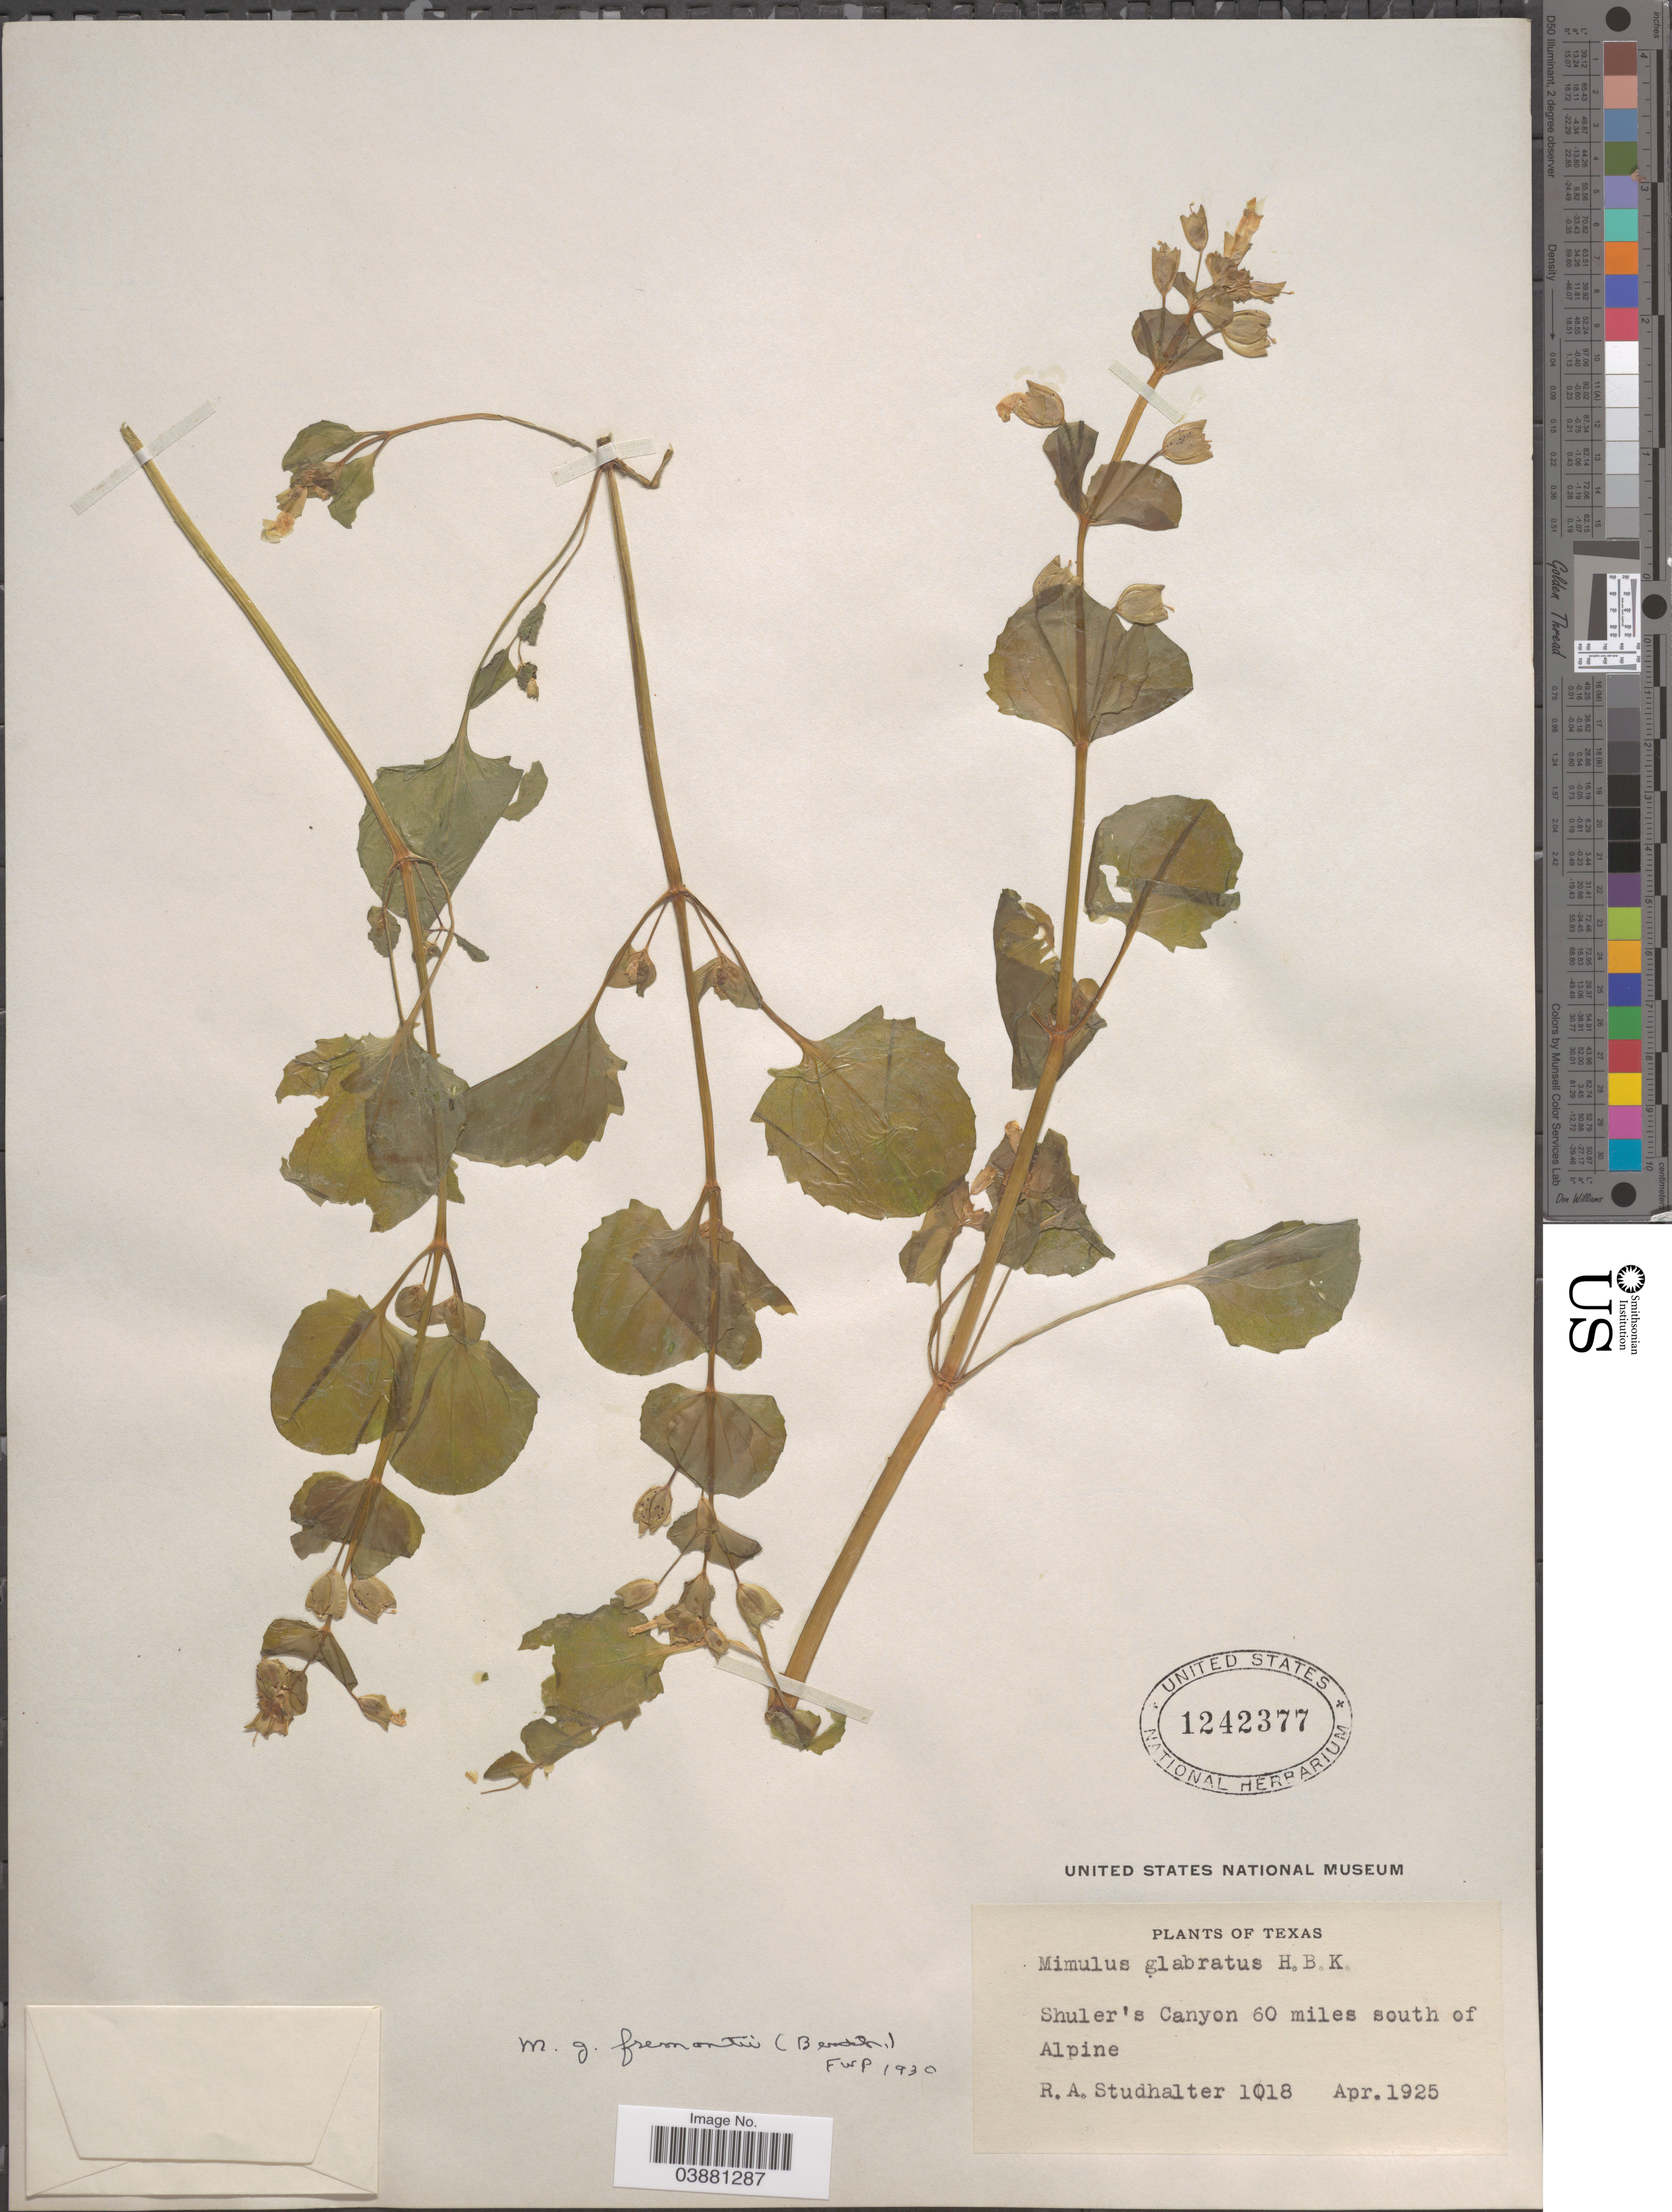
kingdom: Plantae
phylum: Tracheophyta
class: Magnoliopsida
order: Lamiales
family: Phrymaceae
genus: Mimulus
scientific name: Mimulus glabratus var. fremontii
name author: Kunth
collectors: R. Studhalter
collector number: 1018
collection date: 1925-04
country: United States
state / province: Texas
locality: Shuler's Canyon 60 miles south of Alpine.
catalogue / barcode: US 1242377